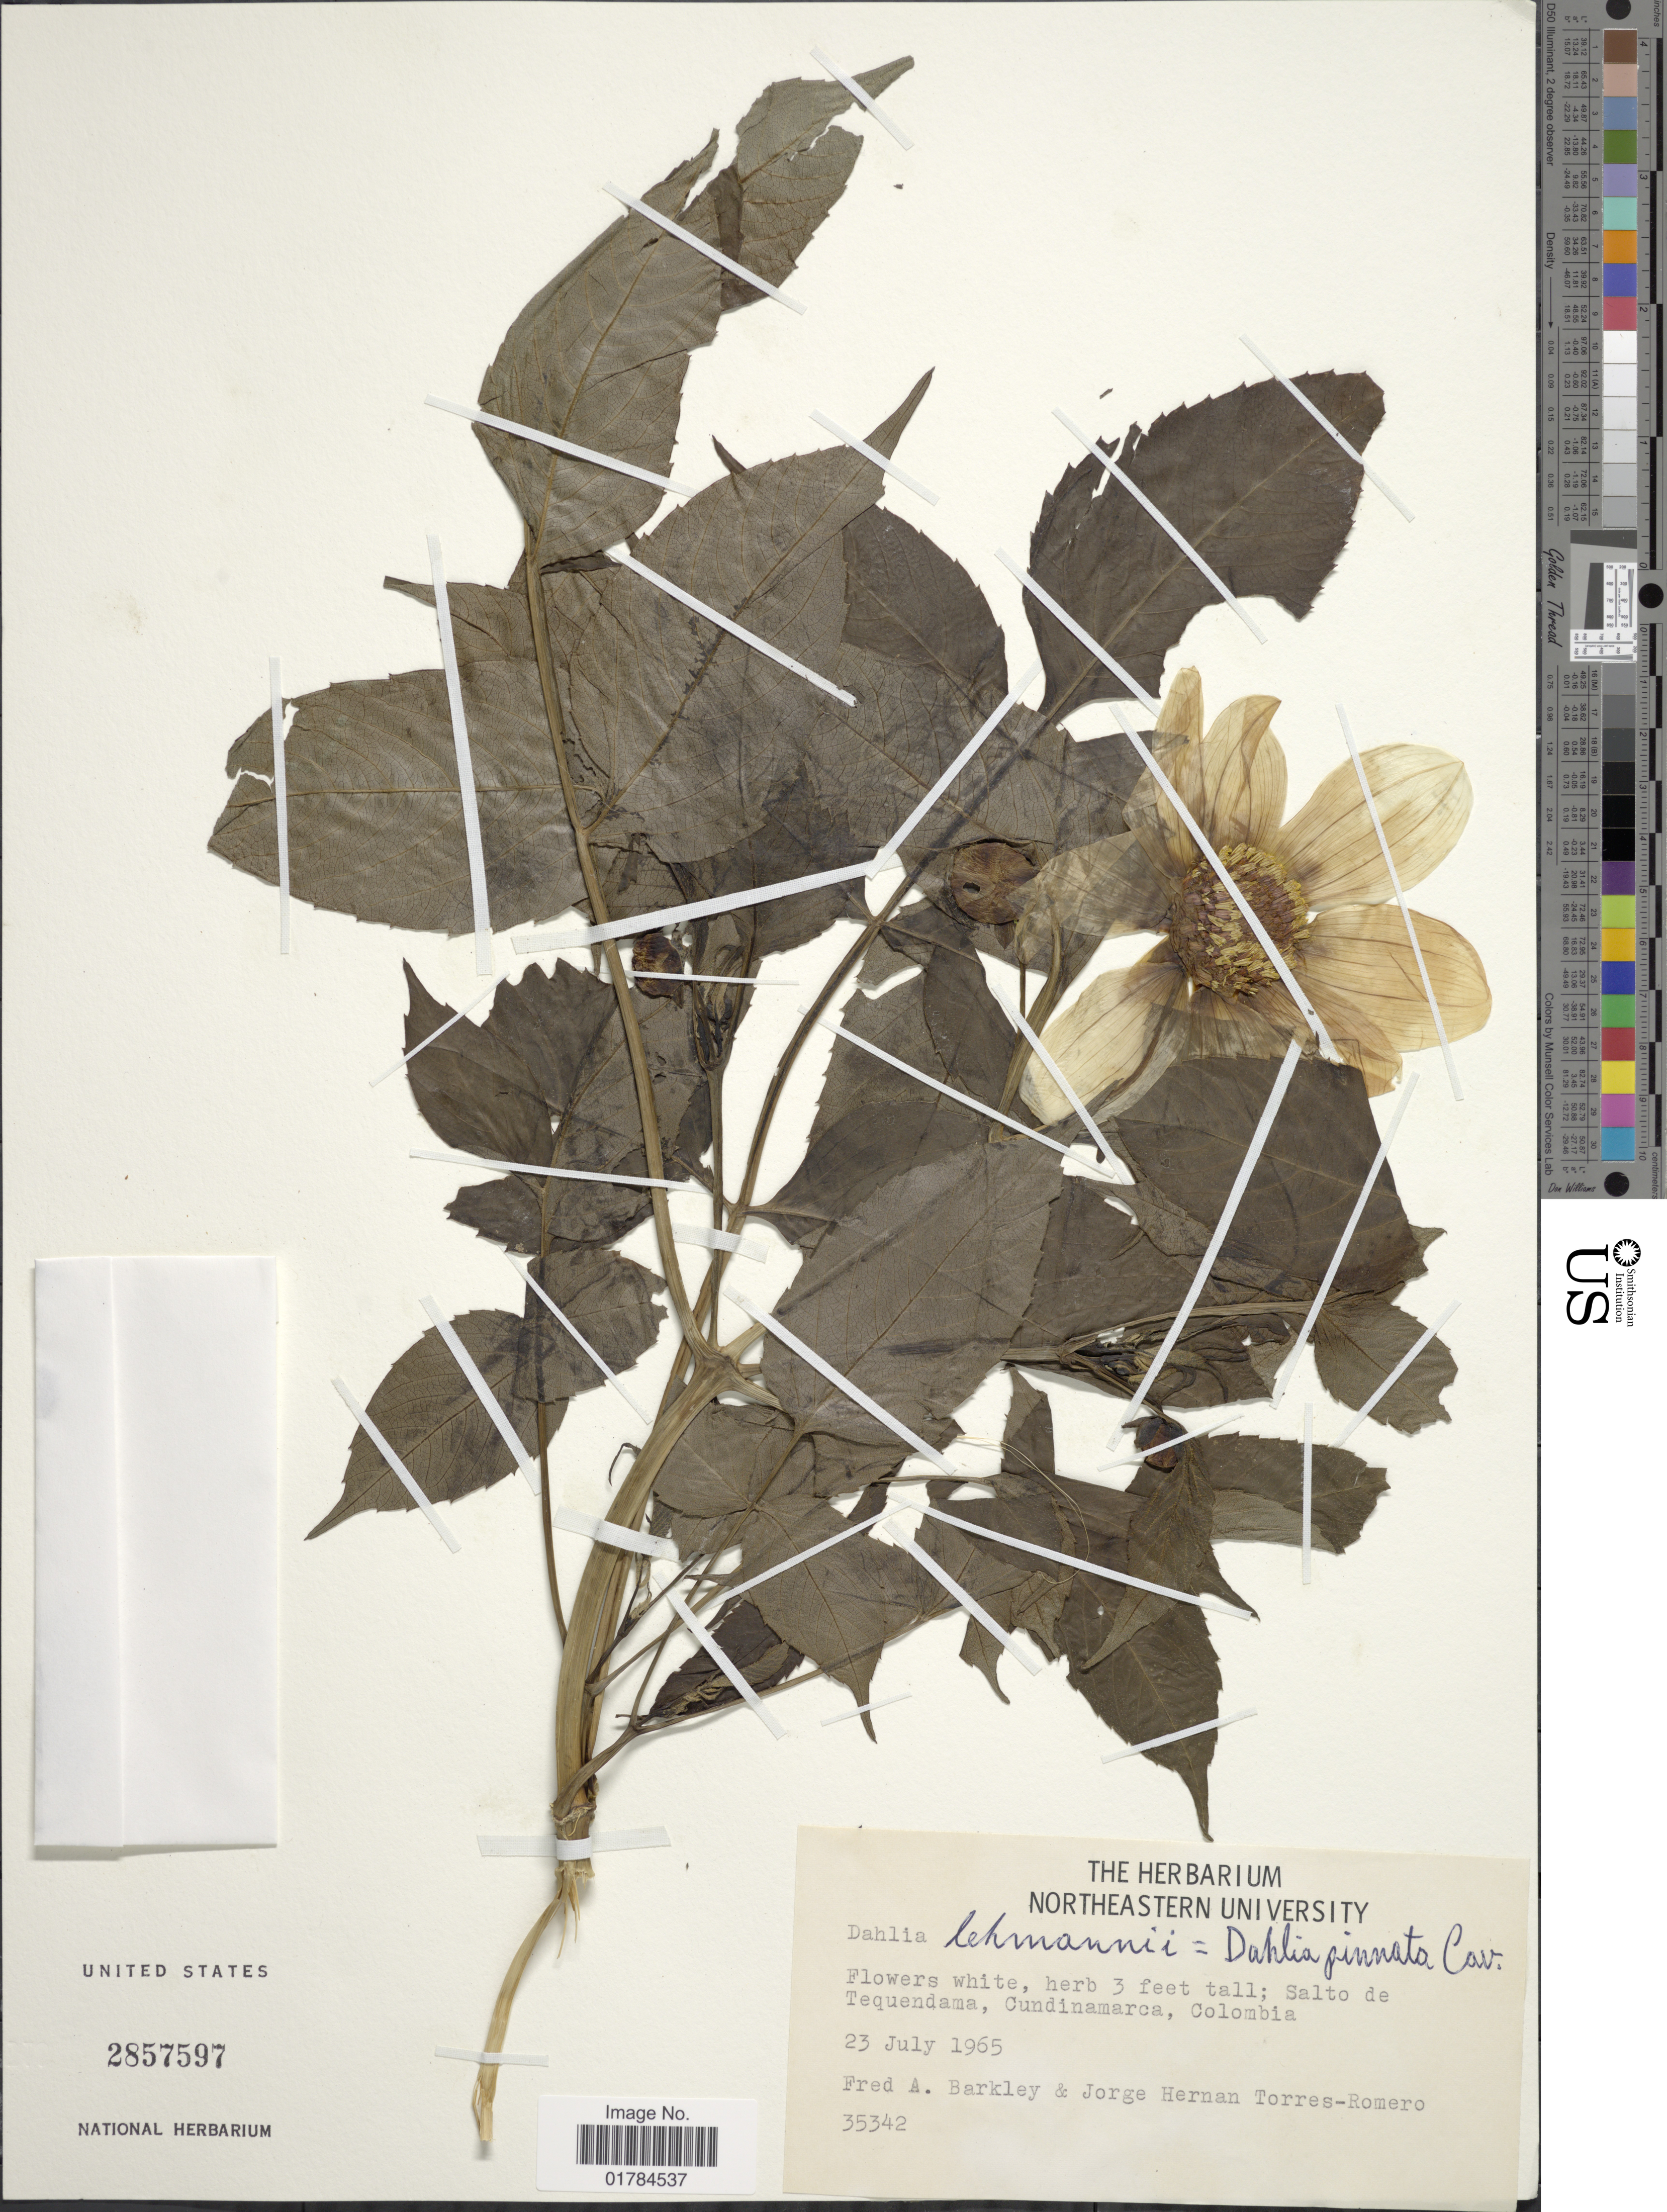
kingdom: Plantae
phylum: Tracheophyta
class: Magnoliopsida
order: Asterales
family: Asteraceae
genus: Dahlia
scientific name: Dahlia imperialis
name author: Roezl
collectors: F. A. Barkley & J. Torres-Romero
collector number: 35342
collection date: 1965-07-23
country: Colombia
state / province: Cundinamarca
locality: Salto de Tequendama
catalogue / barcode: US 2857597